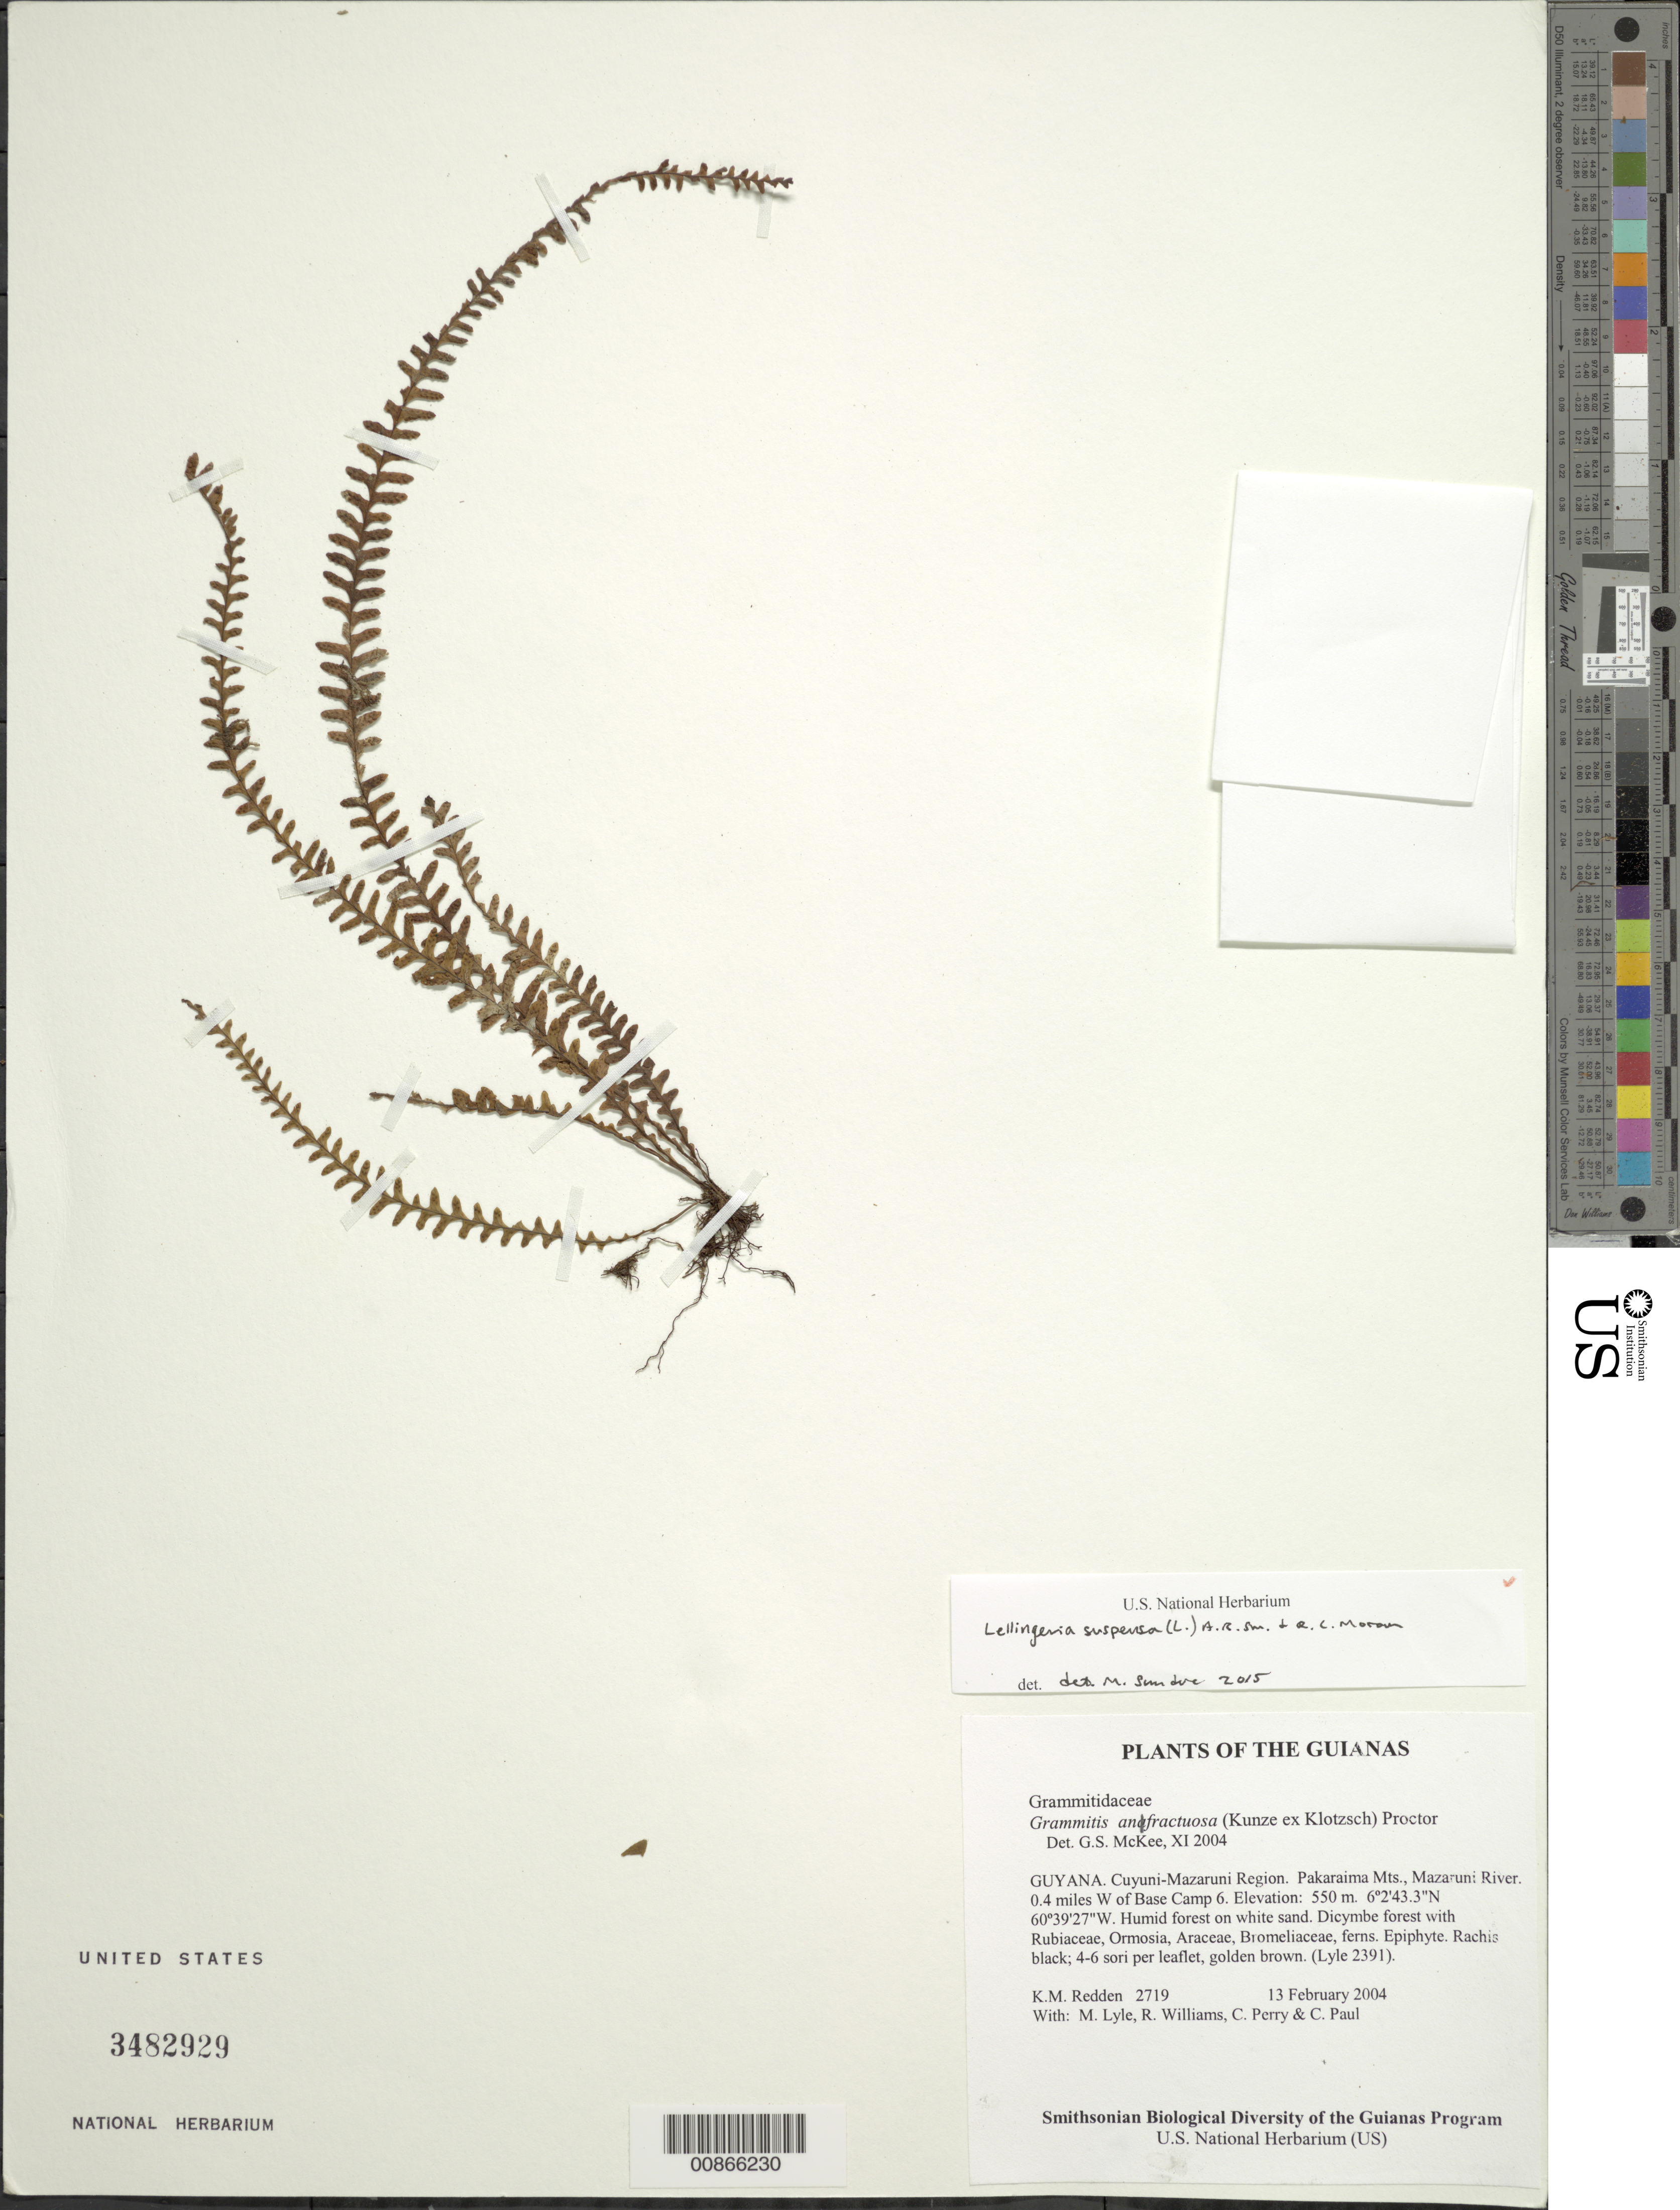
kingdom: Plantae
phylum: Tracheophyta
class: Polypodiopsida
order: Polypodiales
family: Polypodiaceae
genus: Lellingeria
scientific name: Lellingeria suspensa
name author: (L.) A.R. Sm. & R.C. Moran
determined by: Sundue, Michael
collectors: K. M. Redden, M. Lyle, R. Williams, C. Perry & C. Paul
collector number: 2719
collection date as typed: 13 February 2004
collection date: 2004-02-13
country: Guyana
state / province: Cuyuni-Mazaruni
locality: Pakaraima Mts., Mazaruni River. 0.4 miles W of Base Camp 6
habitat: Humid forest on white sand. Dicymbe forest with Rubiaceae, Ormosia, Araceae, Bromeliaceae, ferns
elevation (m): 550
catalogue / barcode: US 3482929